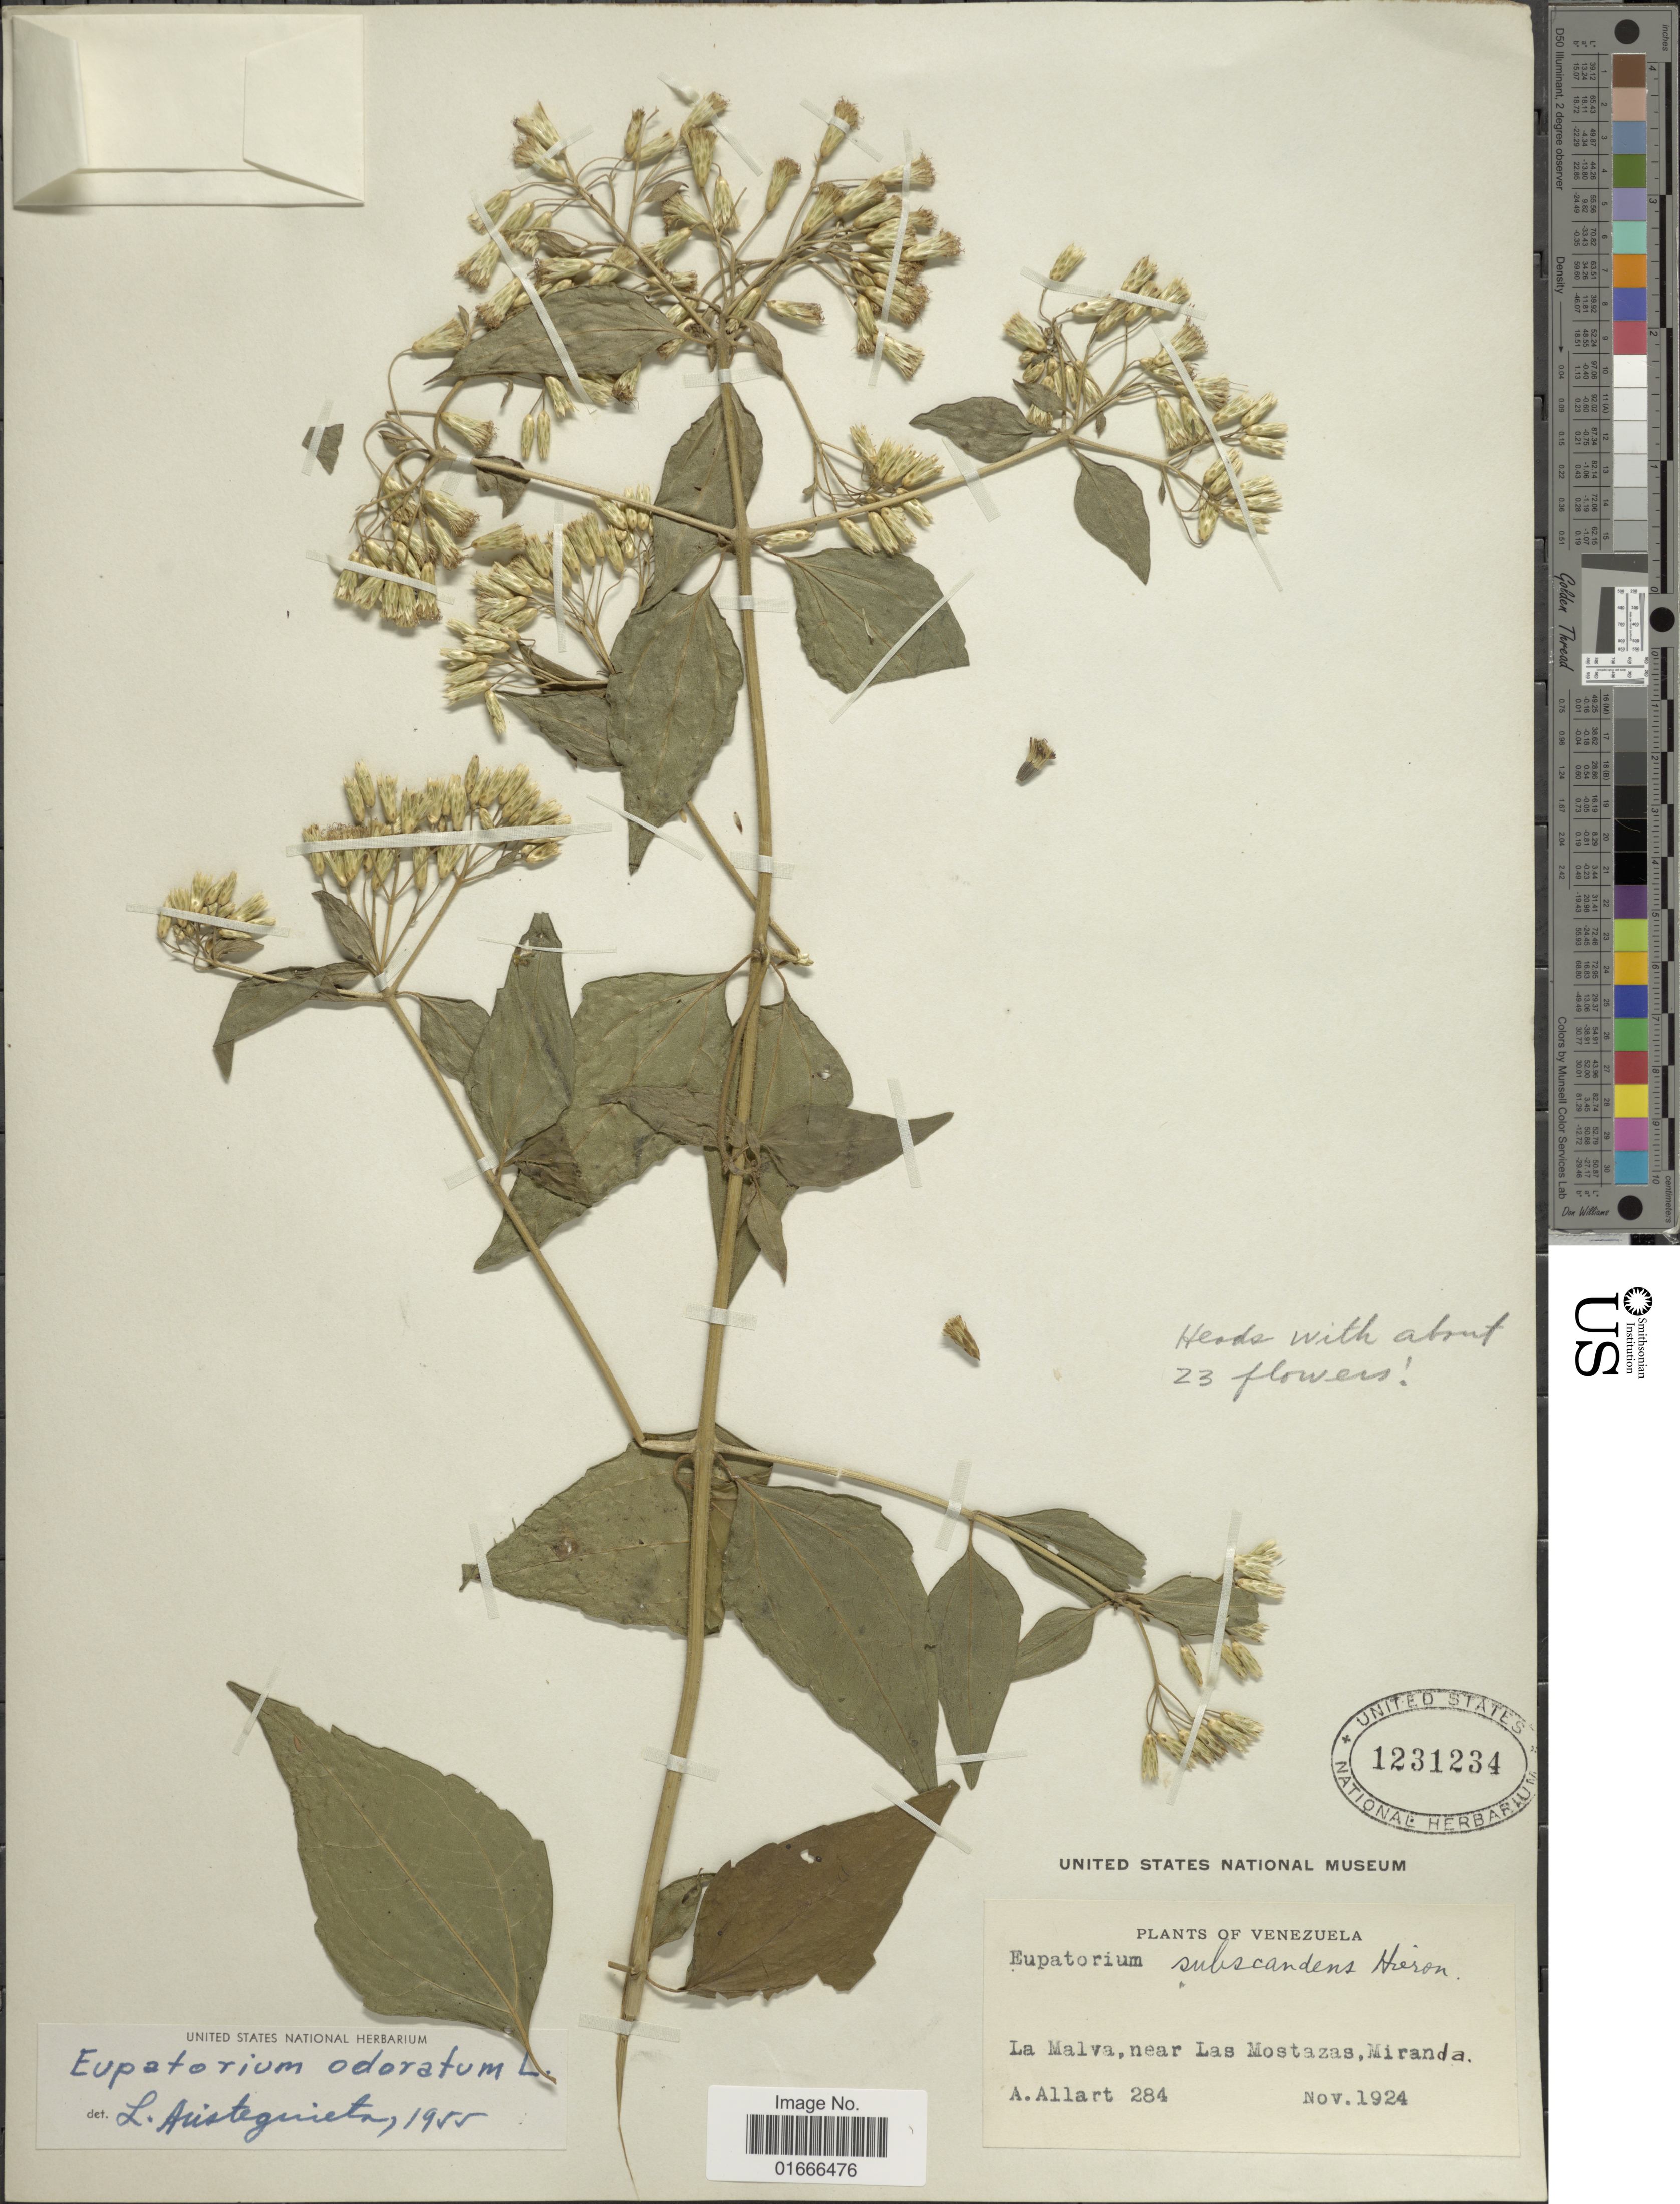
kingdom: Plantae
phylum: Tracheophyta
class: Magnoliopsida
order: Asterales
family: Asteraceae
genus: Chromolaena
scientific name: Chromolaena odorata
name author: (L.) R.M. King & H. Rob.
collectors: A. Allart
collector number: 284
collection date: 1924-11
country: Venezuela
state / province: Miranda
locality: La Malva, near Las Mostazas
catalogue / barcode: US 1231234